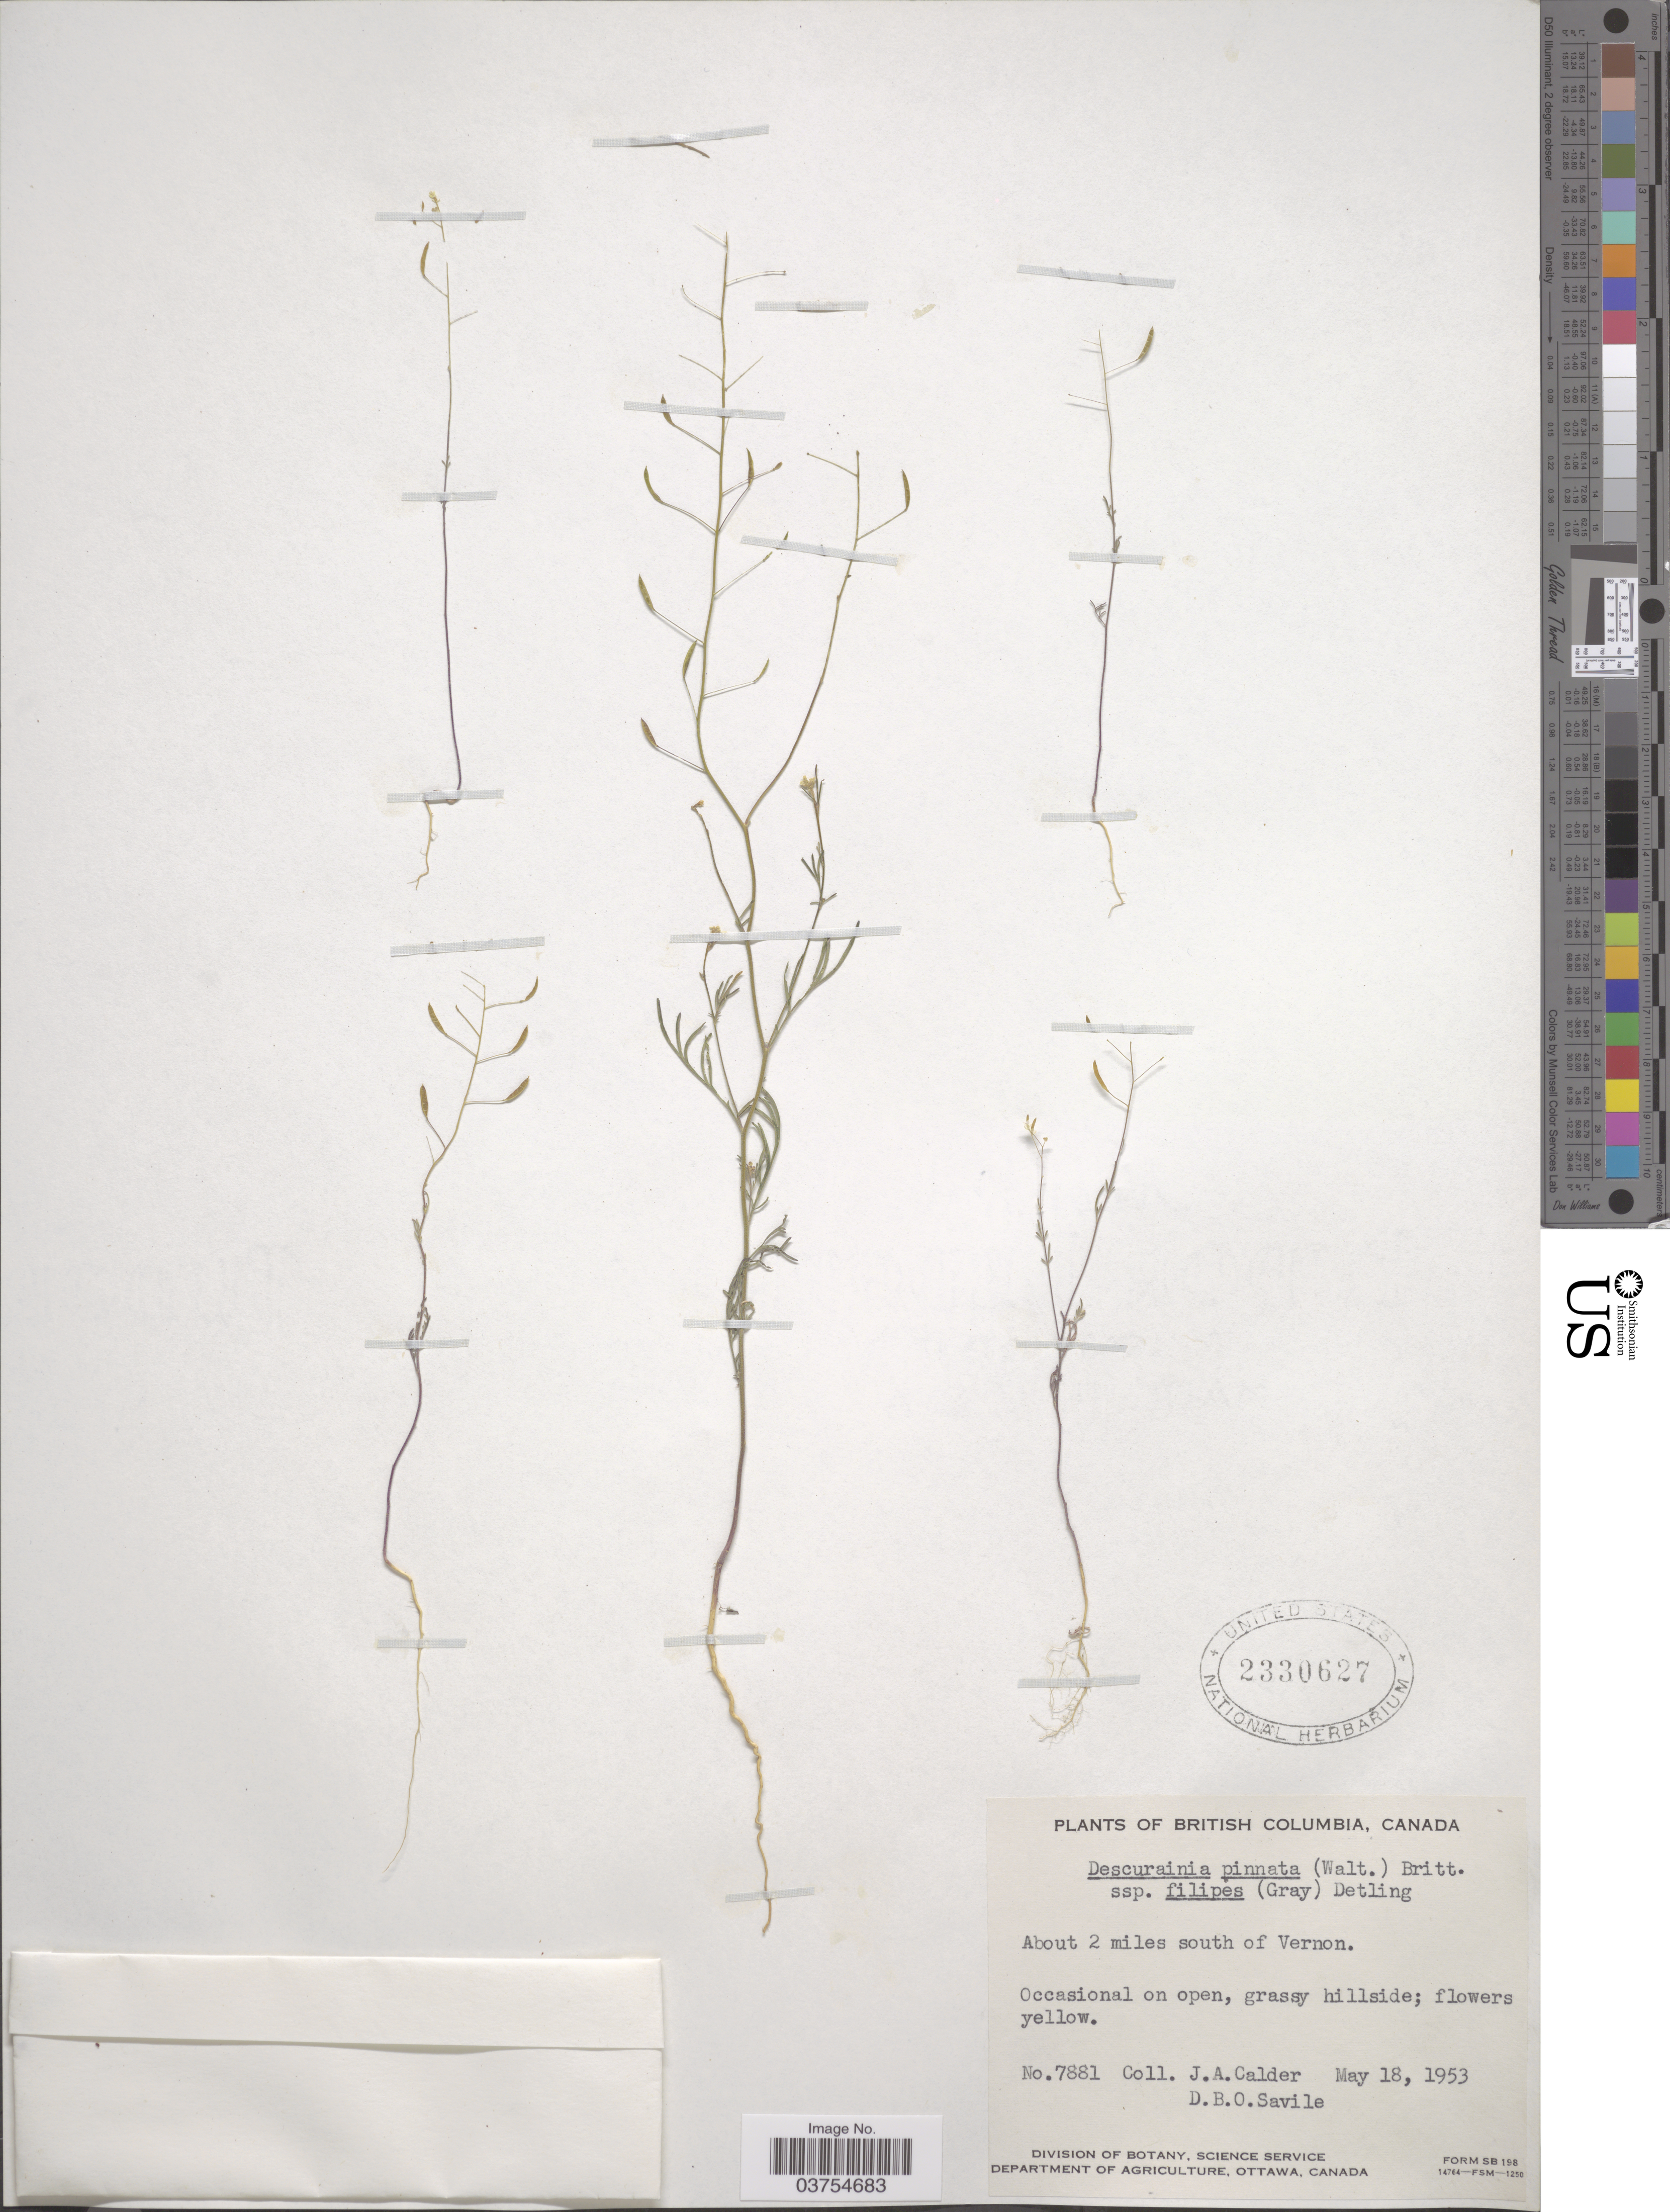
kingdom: Plantae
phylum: Tracheophyta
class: Magnoliopsida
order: Brassicales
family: Brassicaceae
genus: Descurainia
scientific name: Descurainia pinnata subsp. filipes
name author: (A. Gray) Detling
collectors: J. A. Calder & D. Savile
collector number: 7881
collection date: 1953-05-18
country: Canada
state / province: British Columbia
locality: About 2 miles south of Vernon. Occasional on open, grassy hillside.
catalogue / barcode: US 2330627